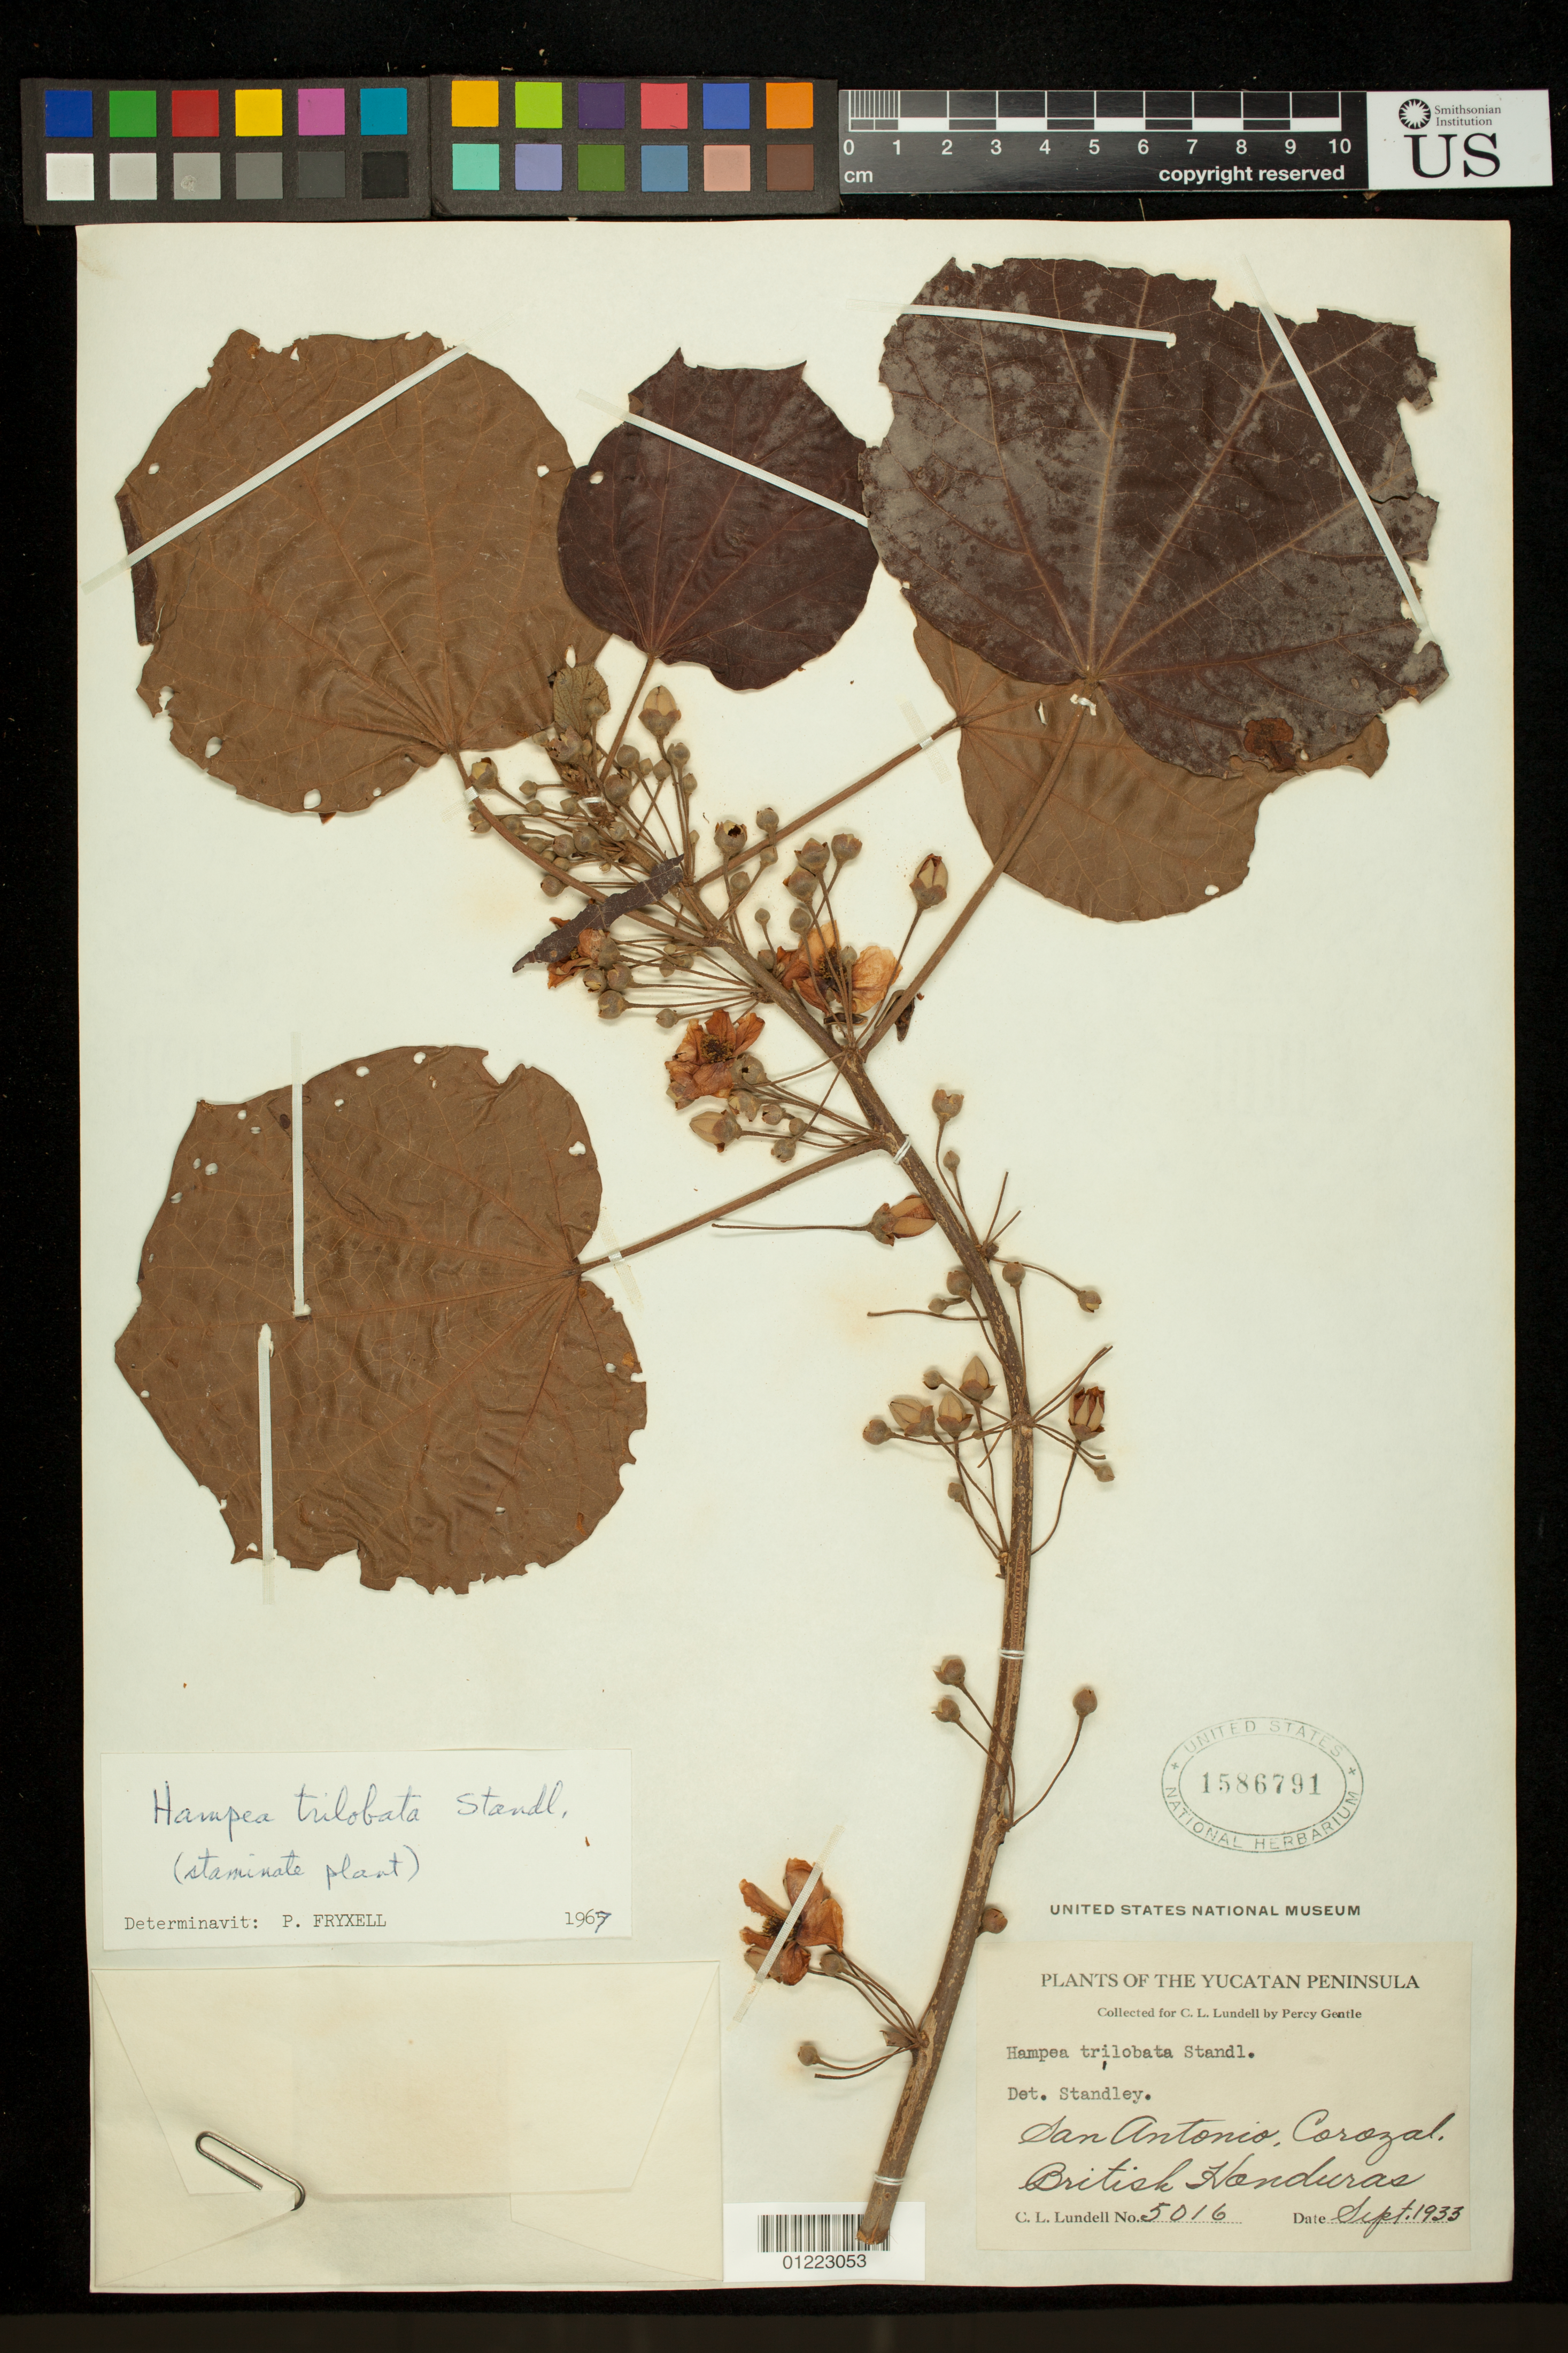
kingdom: Plantae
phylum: Tracheophyta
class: Magnoliopsida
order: Malvales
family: Malvaceae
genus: Hampea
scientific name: Hampea trilobata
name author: Standl.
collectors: P. H. Gentle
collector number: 5016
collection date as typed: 1933-09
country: Belize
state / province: Corozal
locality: San Antonio, Corozal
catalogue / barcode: US 1586791